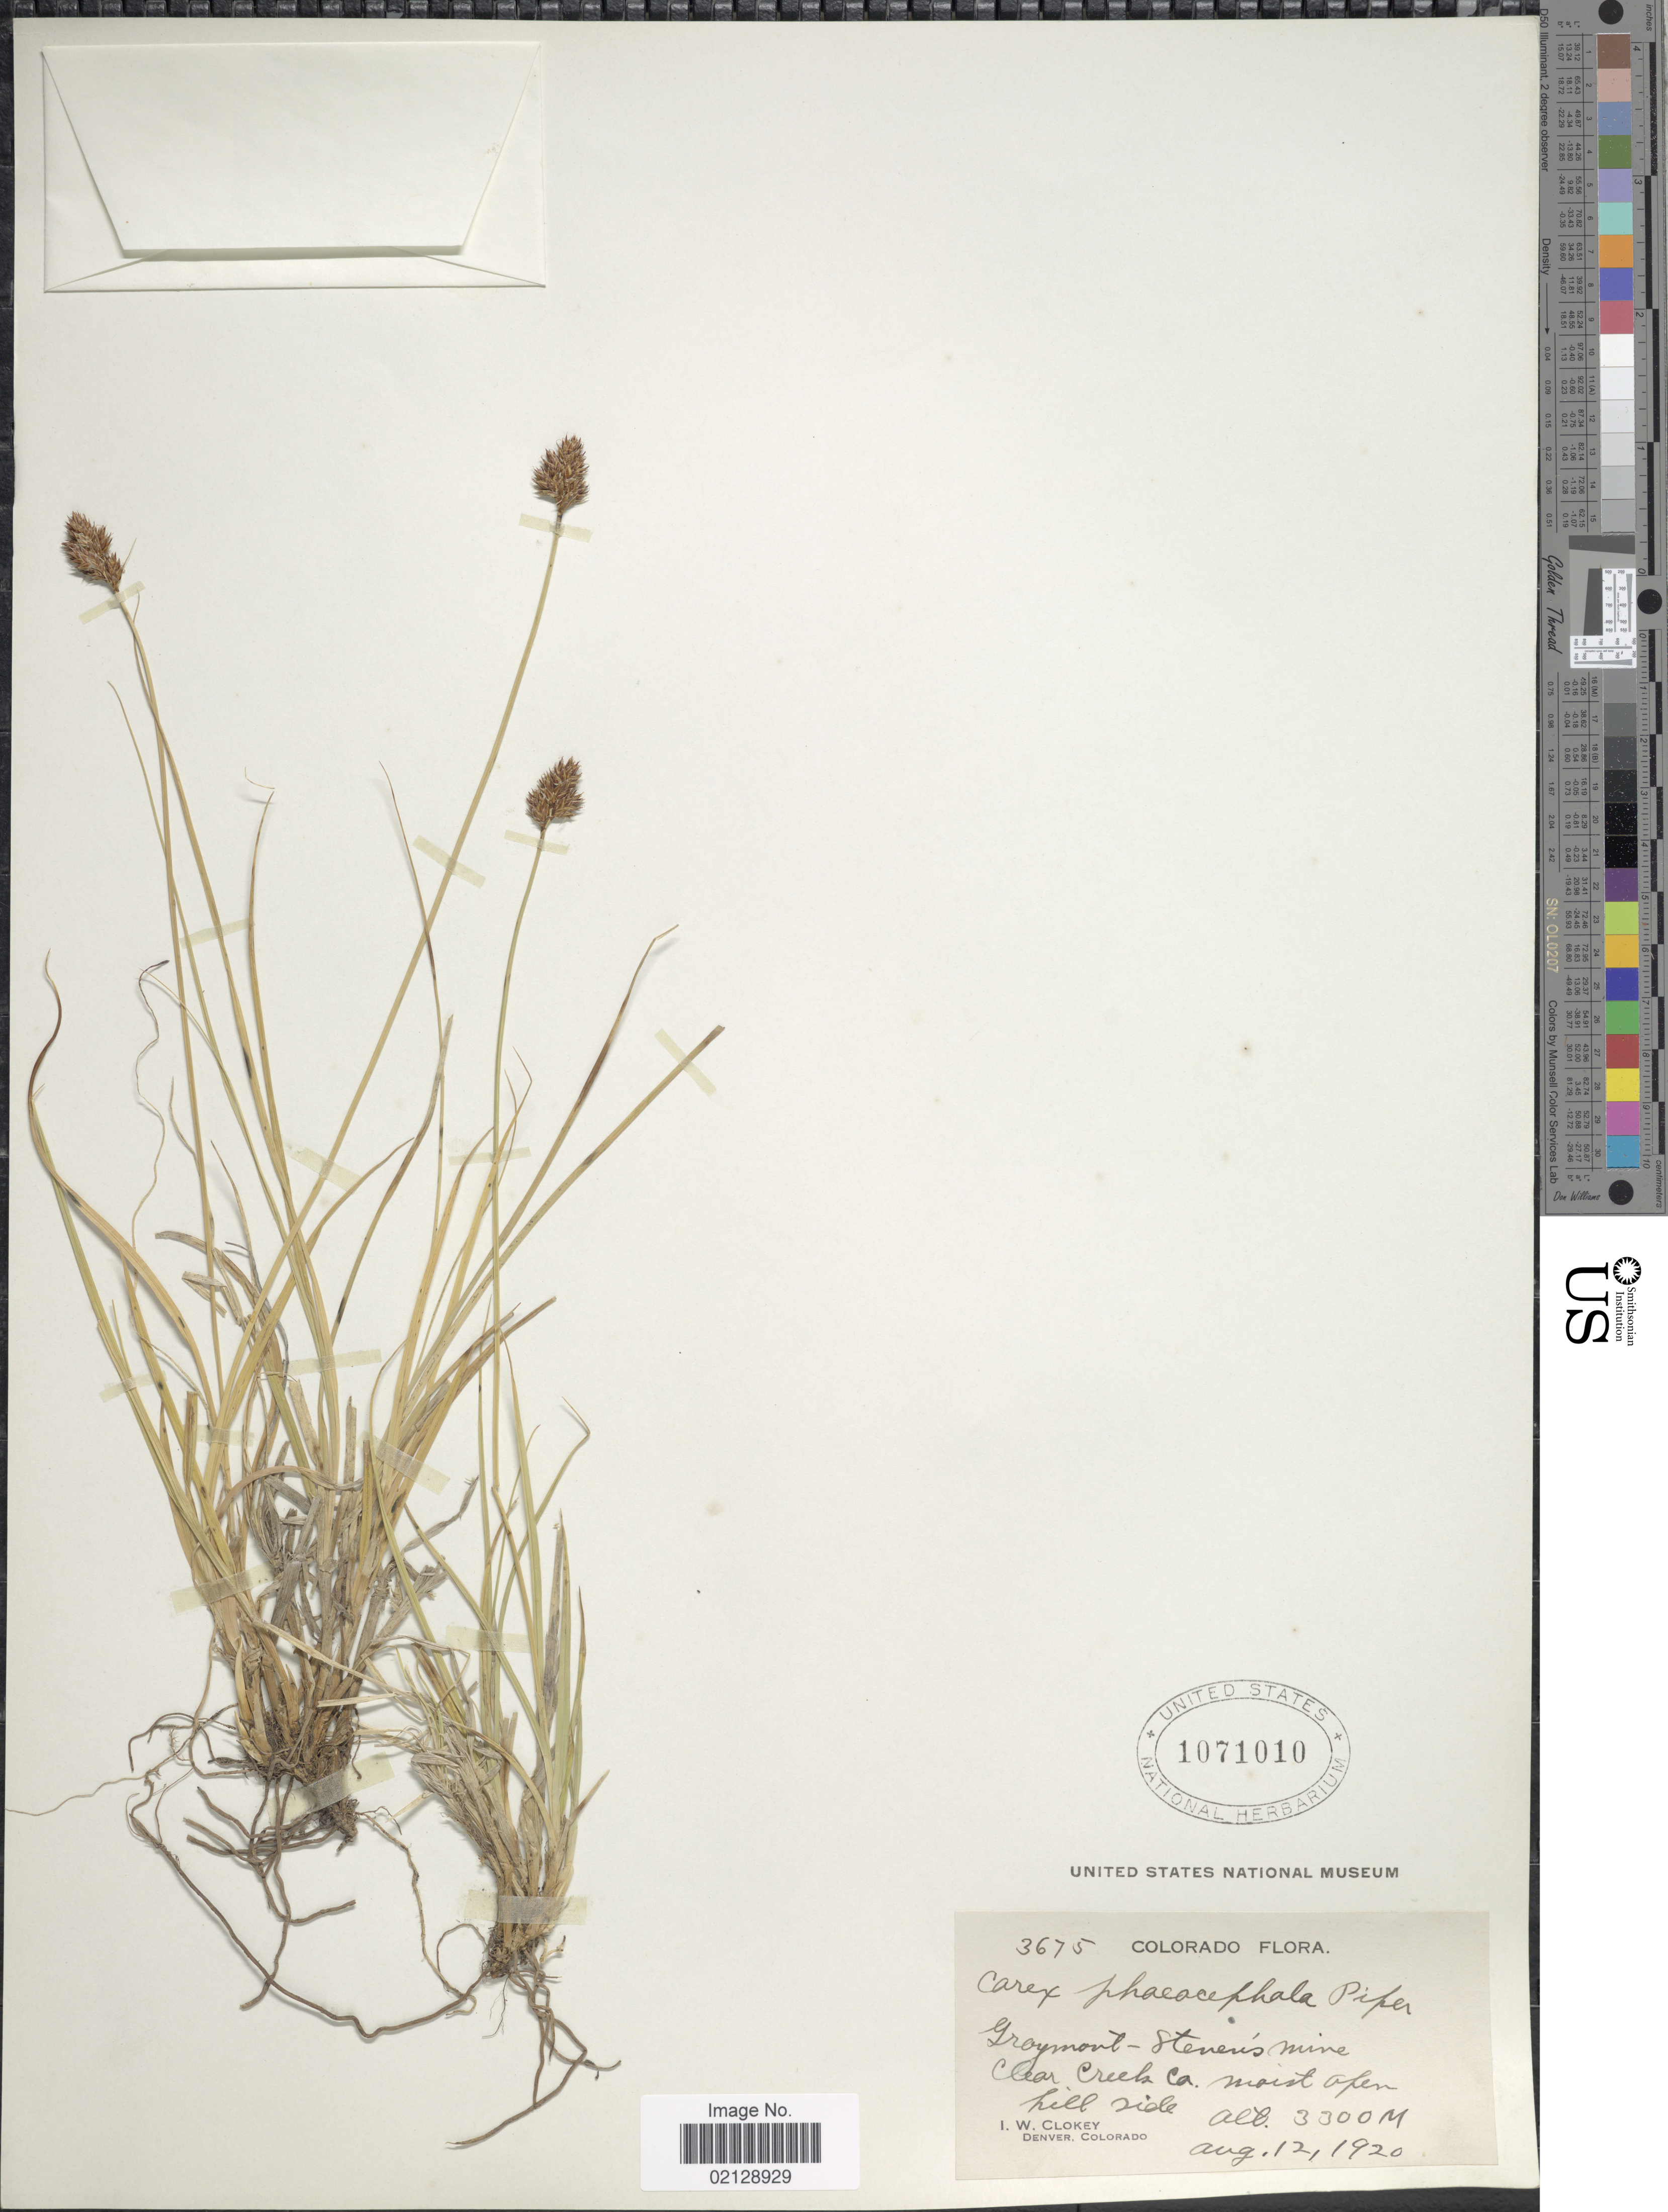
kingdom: Plantae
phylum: Tracheophyta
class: Liliopsida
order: Poales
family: Cyperaceae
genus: Carex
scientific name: Carex phaeocephala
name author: Piper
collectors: I. W. Clokey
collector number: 3675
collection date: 1920-08-12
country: United States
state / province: Colorado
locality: Graymont, Steven's mine, Clear Creek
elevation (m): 3300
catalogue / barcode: US 1071010